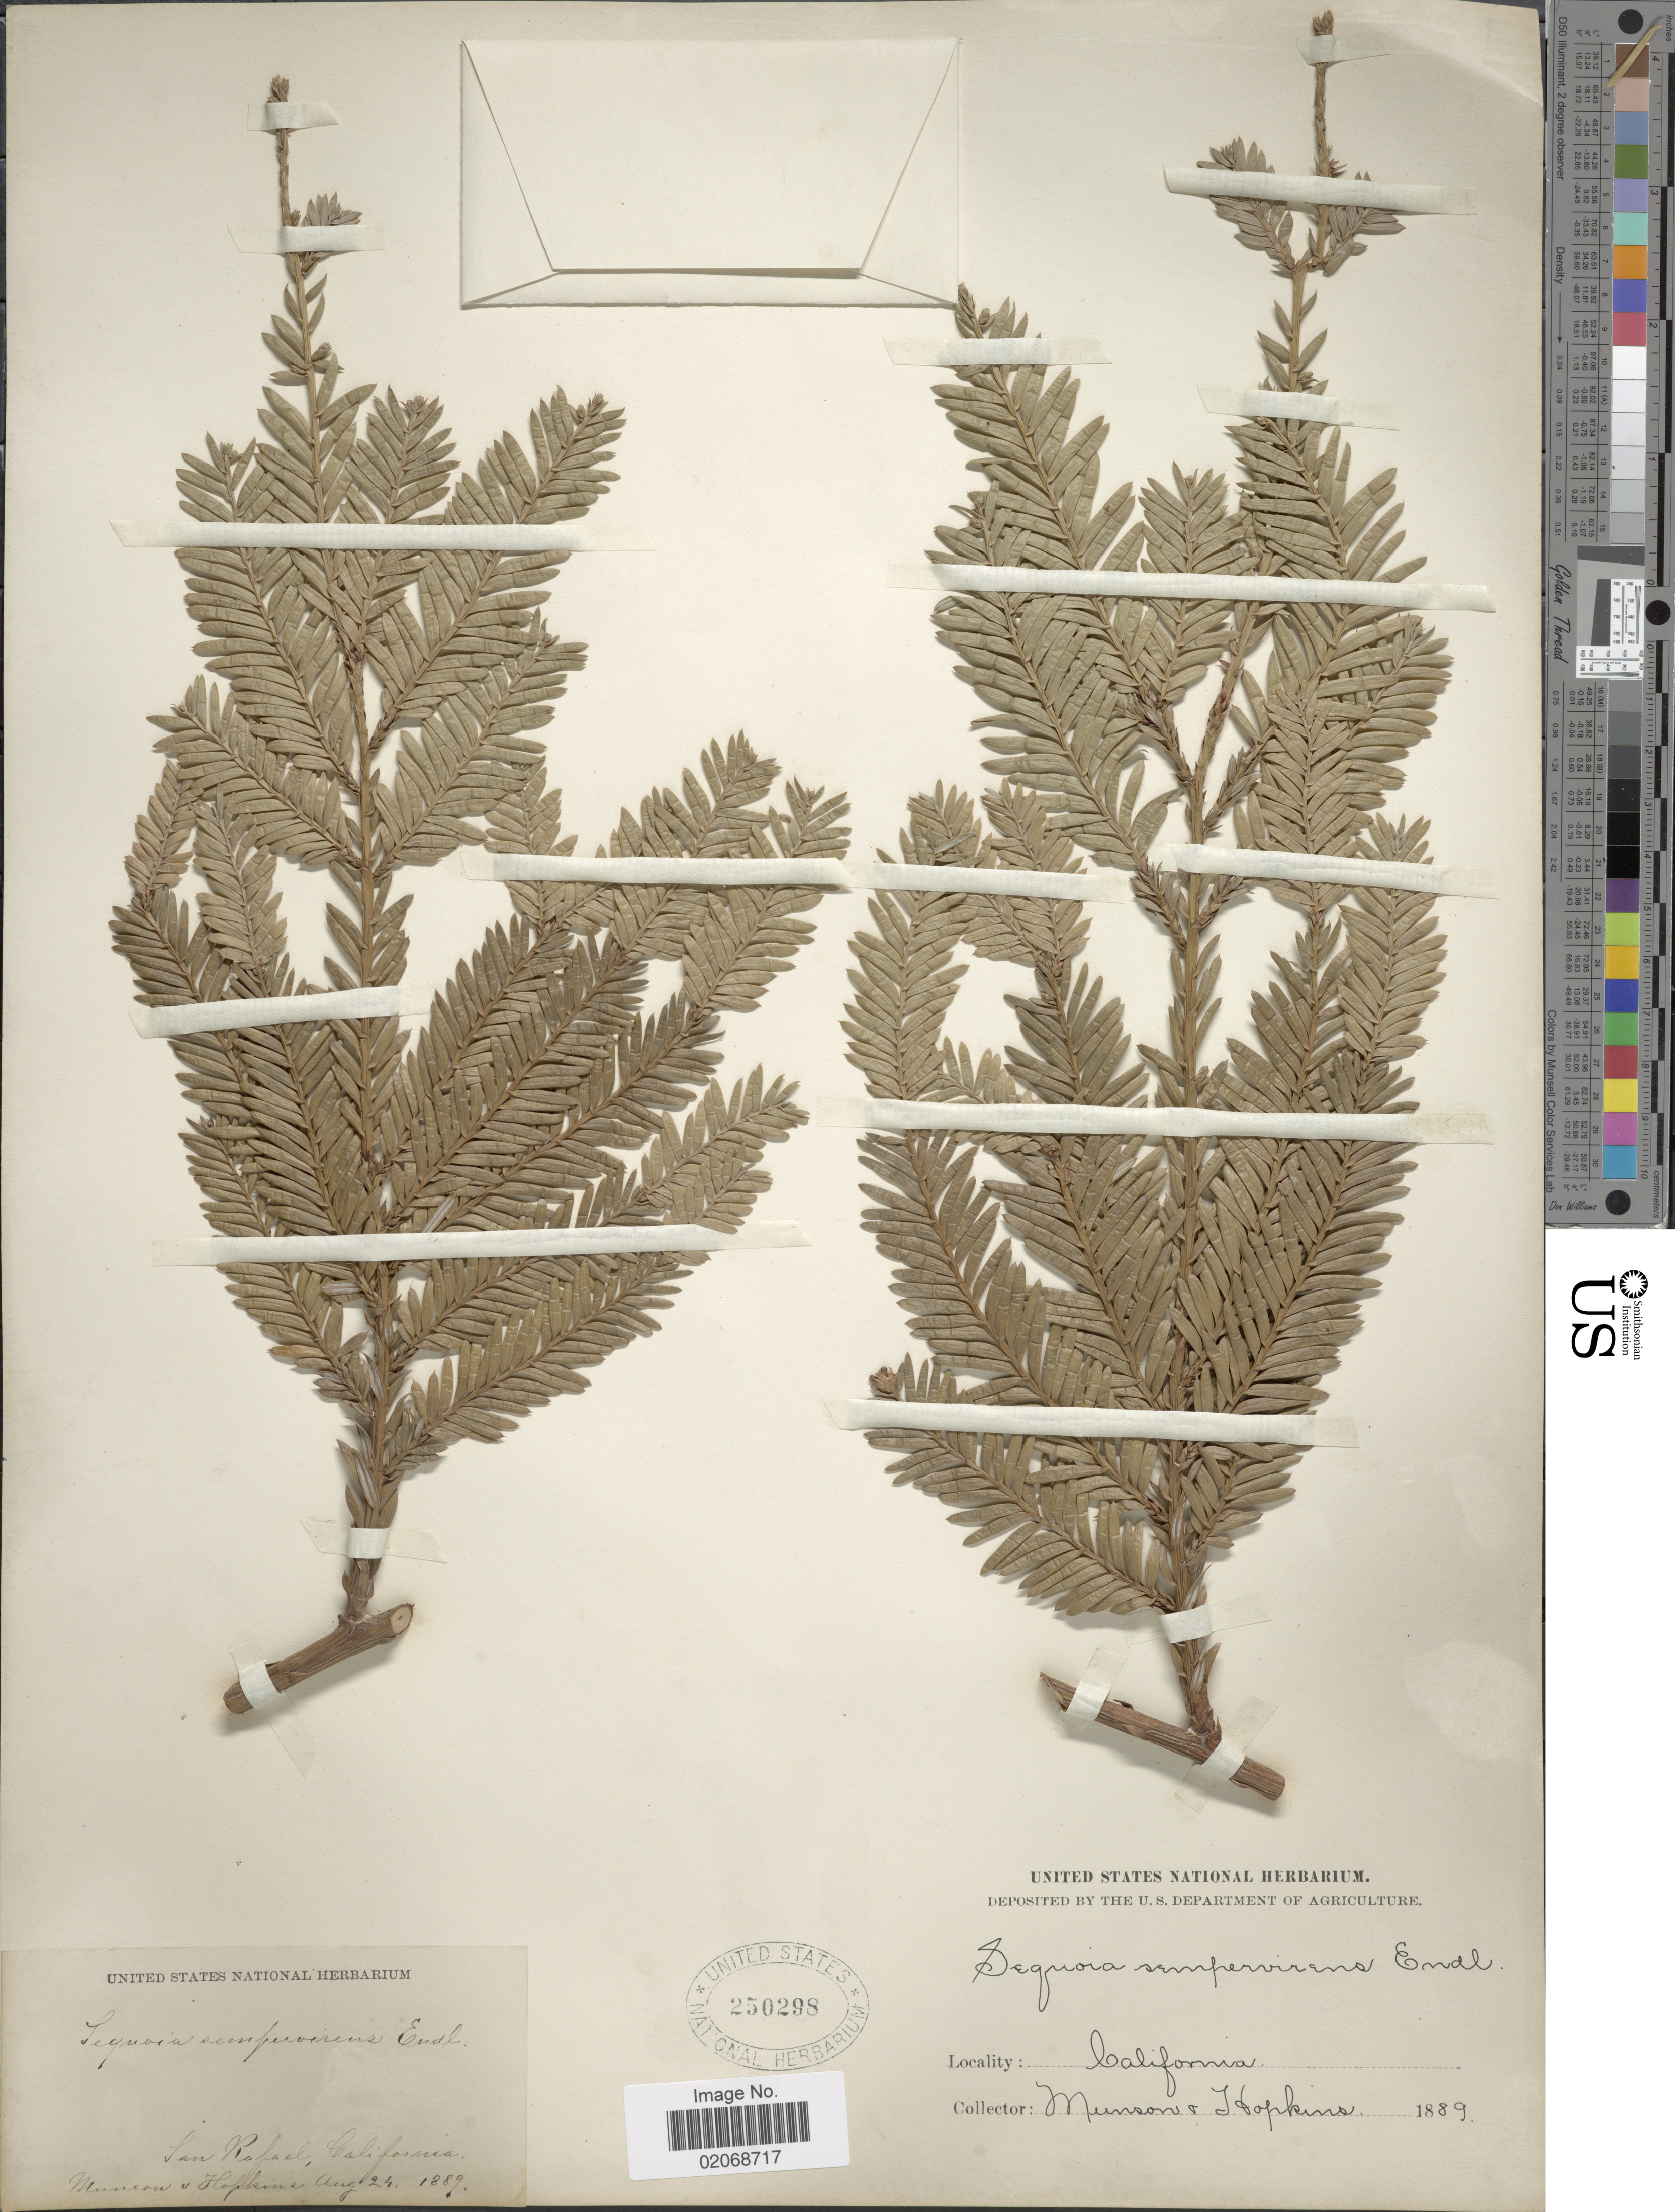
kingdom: Plantae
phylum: Tracheophyta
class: Pinopsida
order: Pinales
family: Cupressaceae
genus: Sequoia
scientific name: Sequoia sempervirens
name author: (D. Don) Endl.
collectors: -. Munson & -- Hopkins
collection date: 1889-08-24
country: United States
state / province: California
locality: San Rafael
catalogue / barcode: US 250298